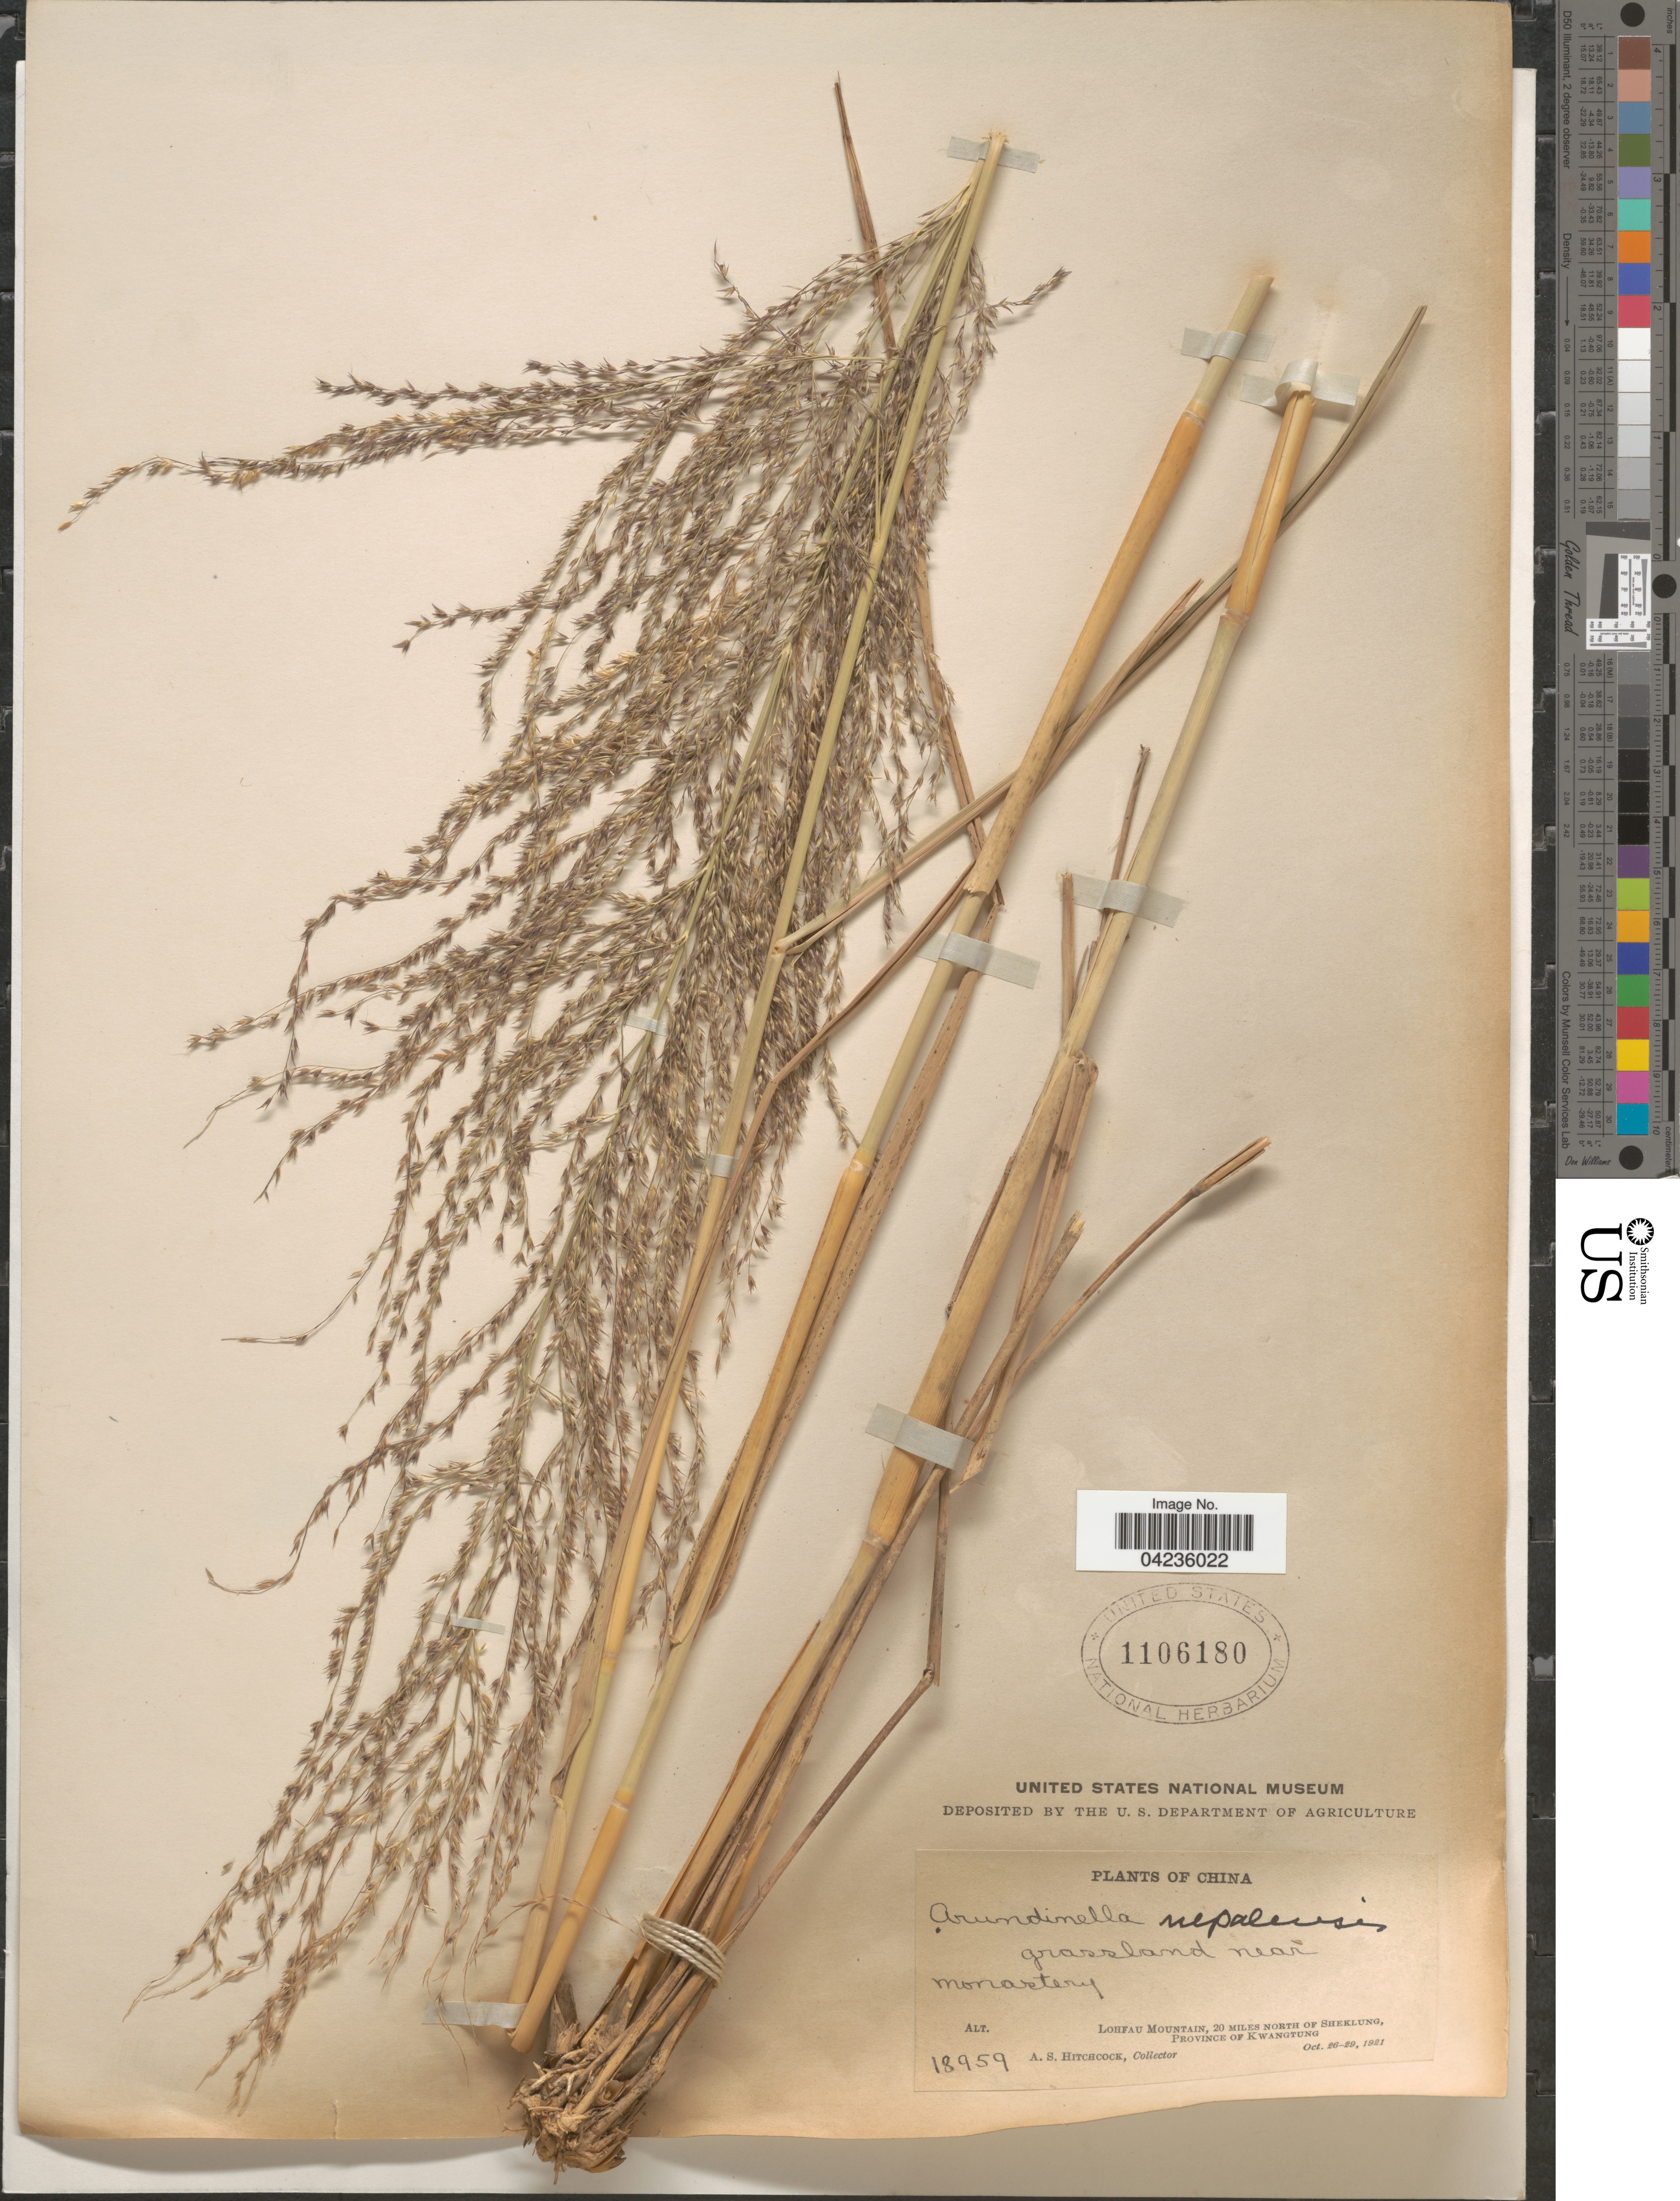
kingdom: Plantae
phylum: Tracheophyta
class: Liliopsida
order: Poales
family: Poaceae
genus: Arundinella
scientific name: Arundinella nepalensis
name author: Trin.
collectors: A. S. Hitchcock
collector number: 18959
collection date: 1921-10-26/1921-10-29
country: China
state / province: Guangdong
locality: Near monastery. Lohfau Mountain, 20 miles north of Sheklung, province of Kwangtung.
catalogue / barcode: US 1106180